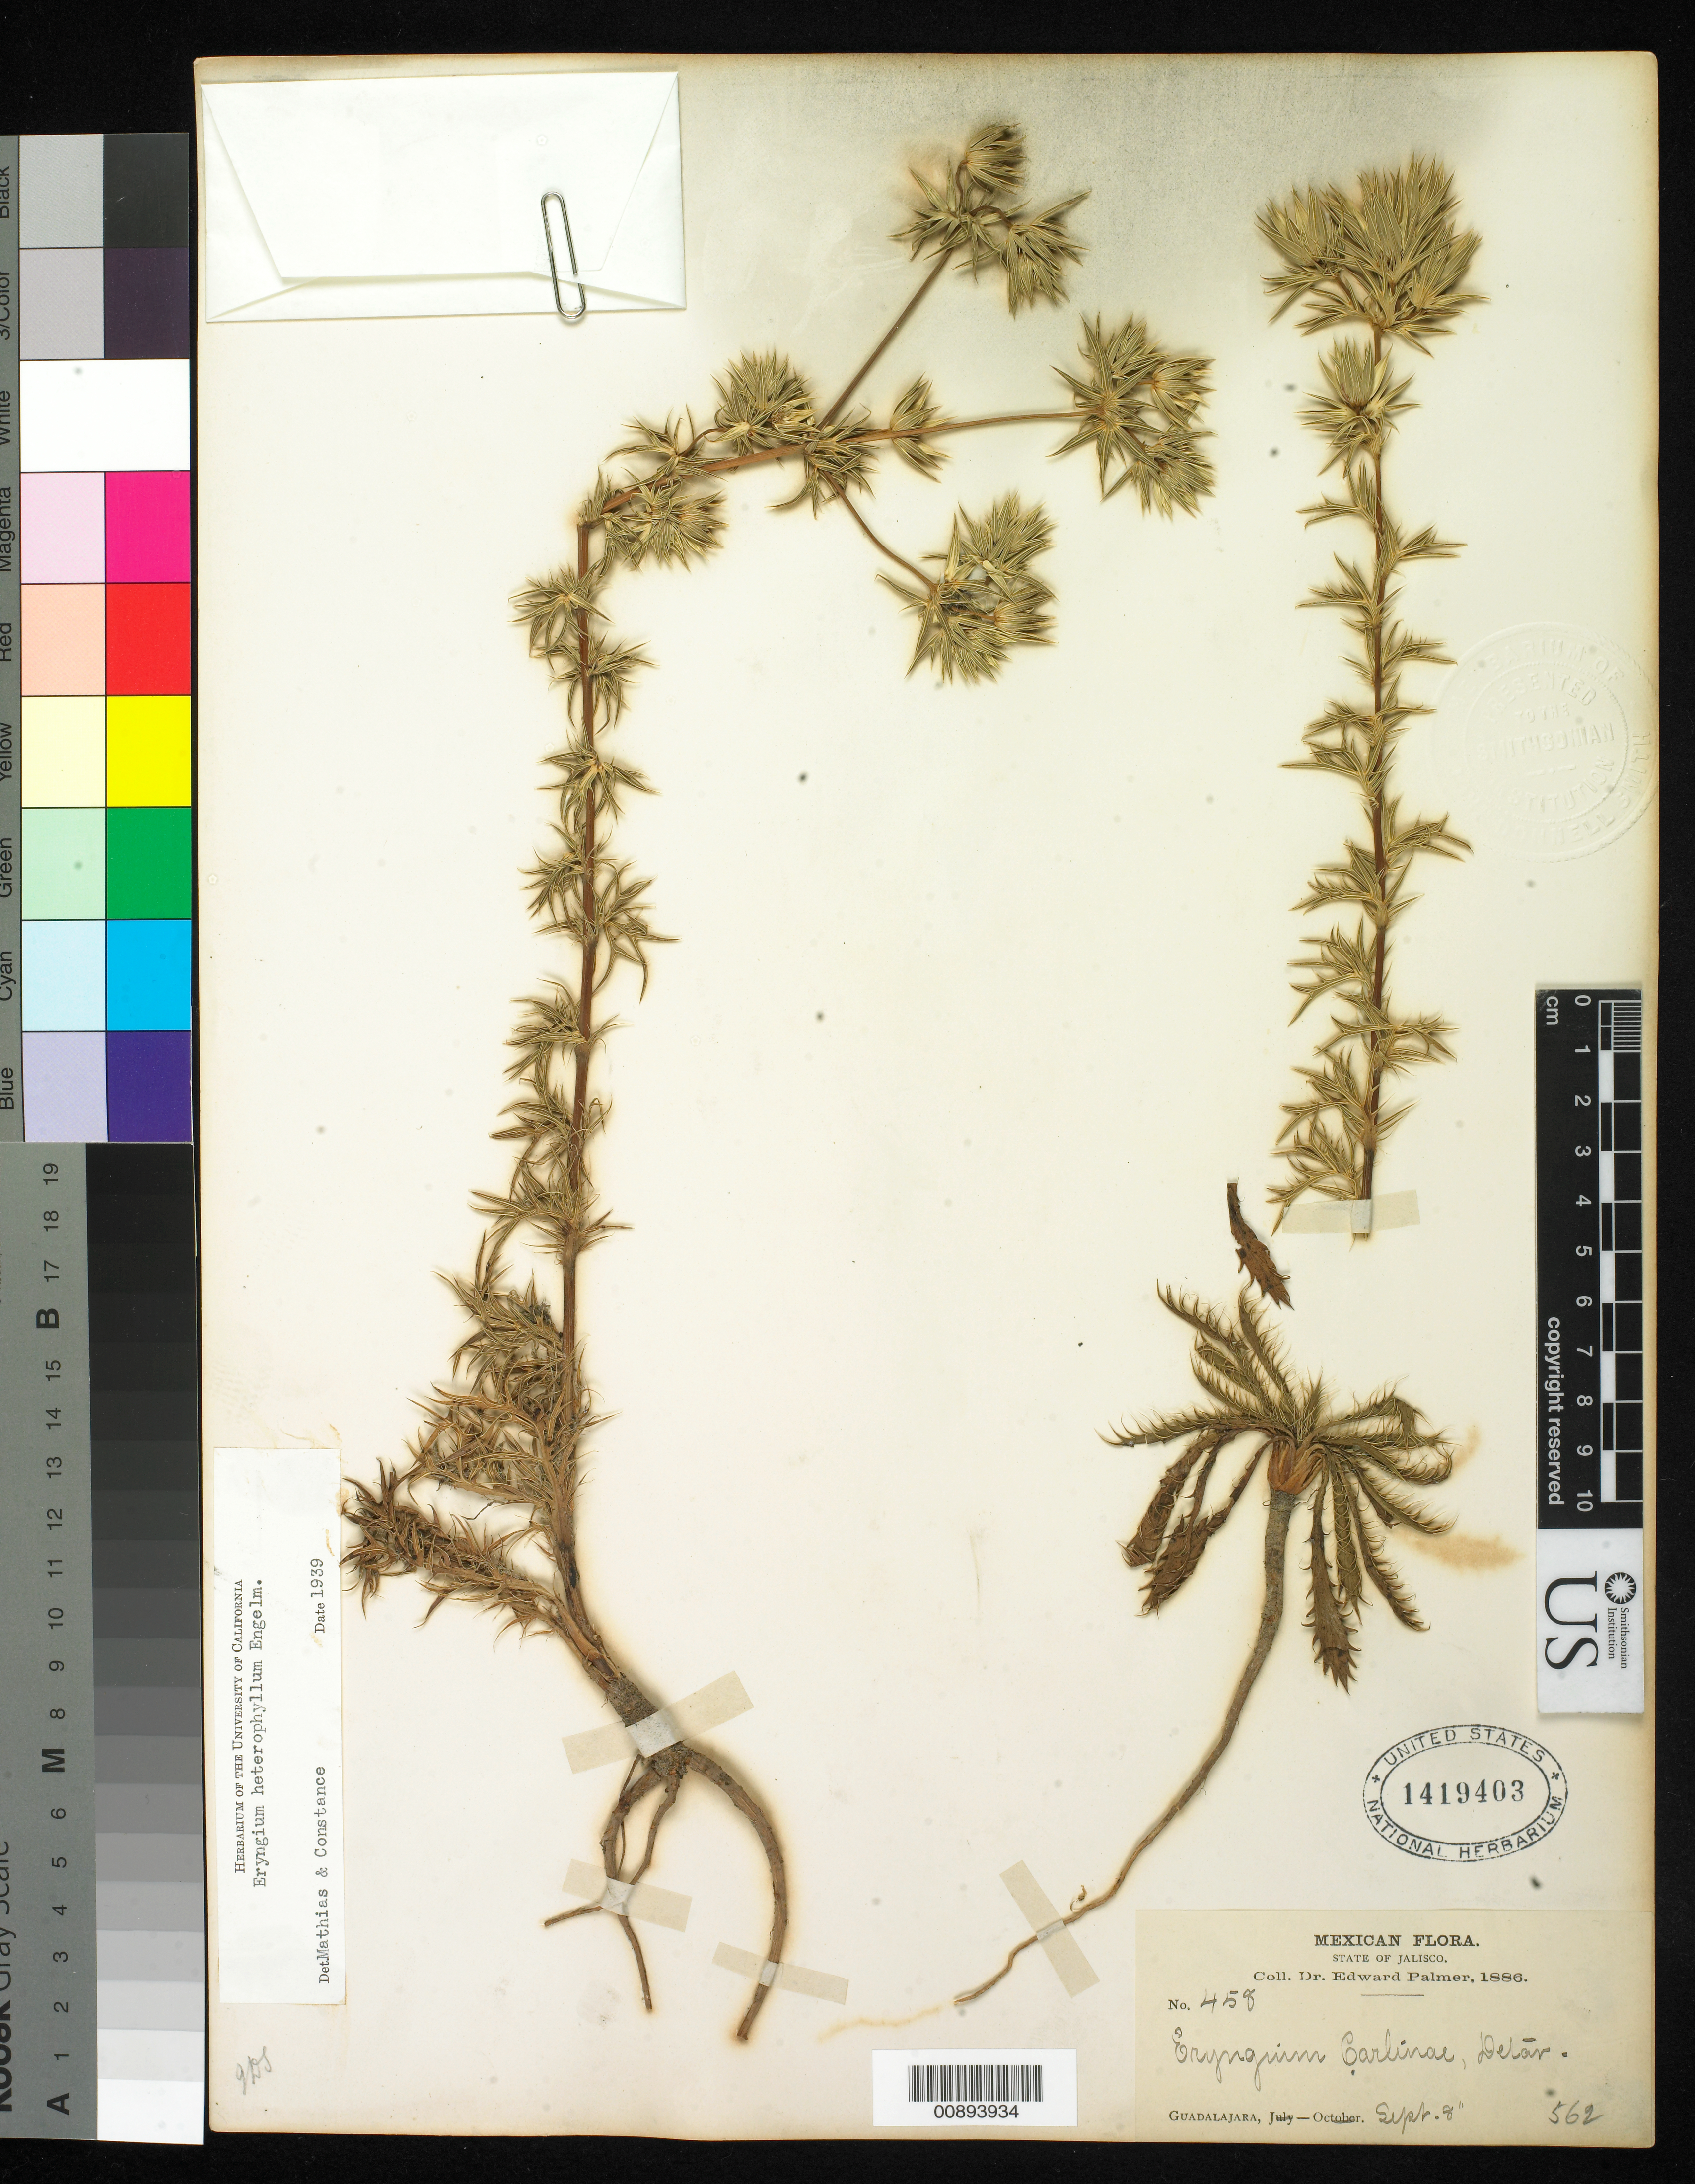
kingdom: Plantae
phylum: Tracheophyta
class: Magnoliopsida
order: Apiales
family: Apiaceae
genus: Eryngium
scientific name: Eryngium heterophyllum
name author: Engelm.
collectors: E. Palmer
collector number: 458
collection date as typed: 08 Sep 1886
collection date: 1886-09-08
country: Mexico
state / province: Jalisco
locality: Guadalajara, Jalisco.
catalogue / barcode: US 1419403